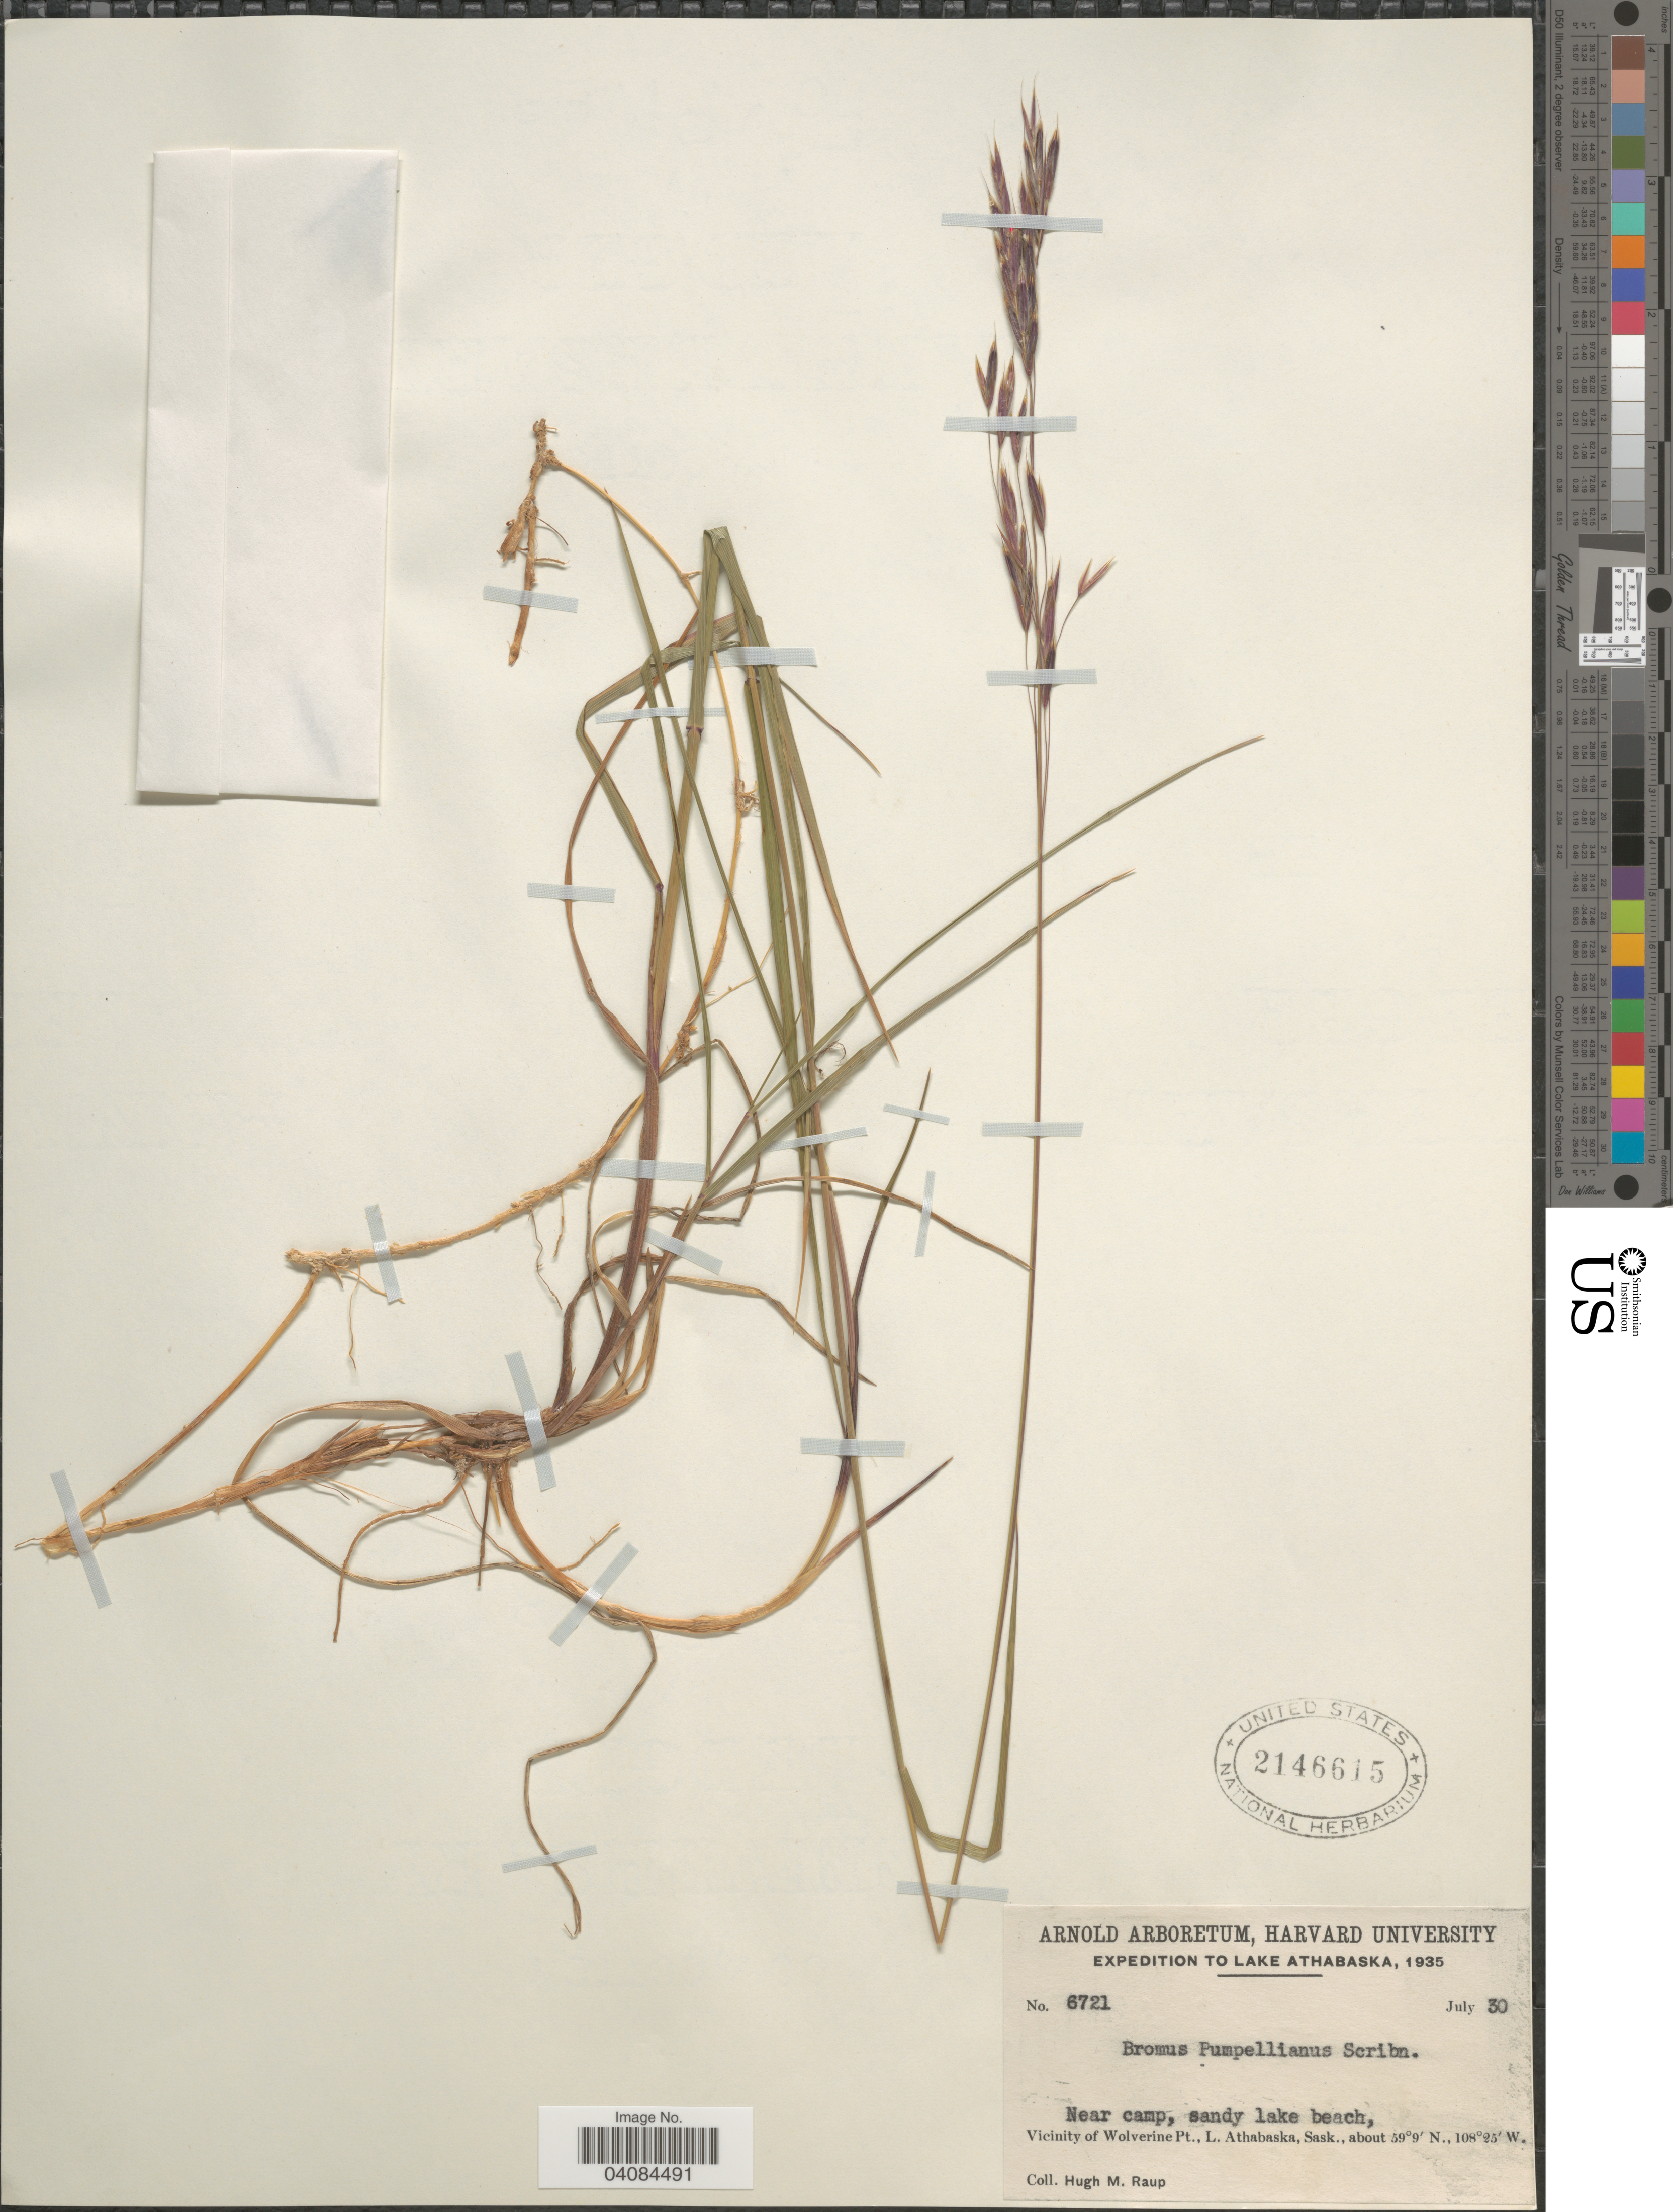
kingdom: Plantae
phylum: Tracheophyta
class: Liliopsida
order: Poales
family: Poaceae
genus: Bromus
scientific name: Bromus pumpellianus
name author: Scribn.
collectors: H. Raup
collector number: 6721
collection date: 1935-07-30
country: Canada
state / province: Saskatchewan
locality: Arnold Arboretum, Harvard University Expedition to Lake Athabaska, 1935. Near camp, sandy lake beach, Vicinity of Wolverine Pt., L. Athabaska.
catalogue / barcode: US 2146615